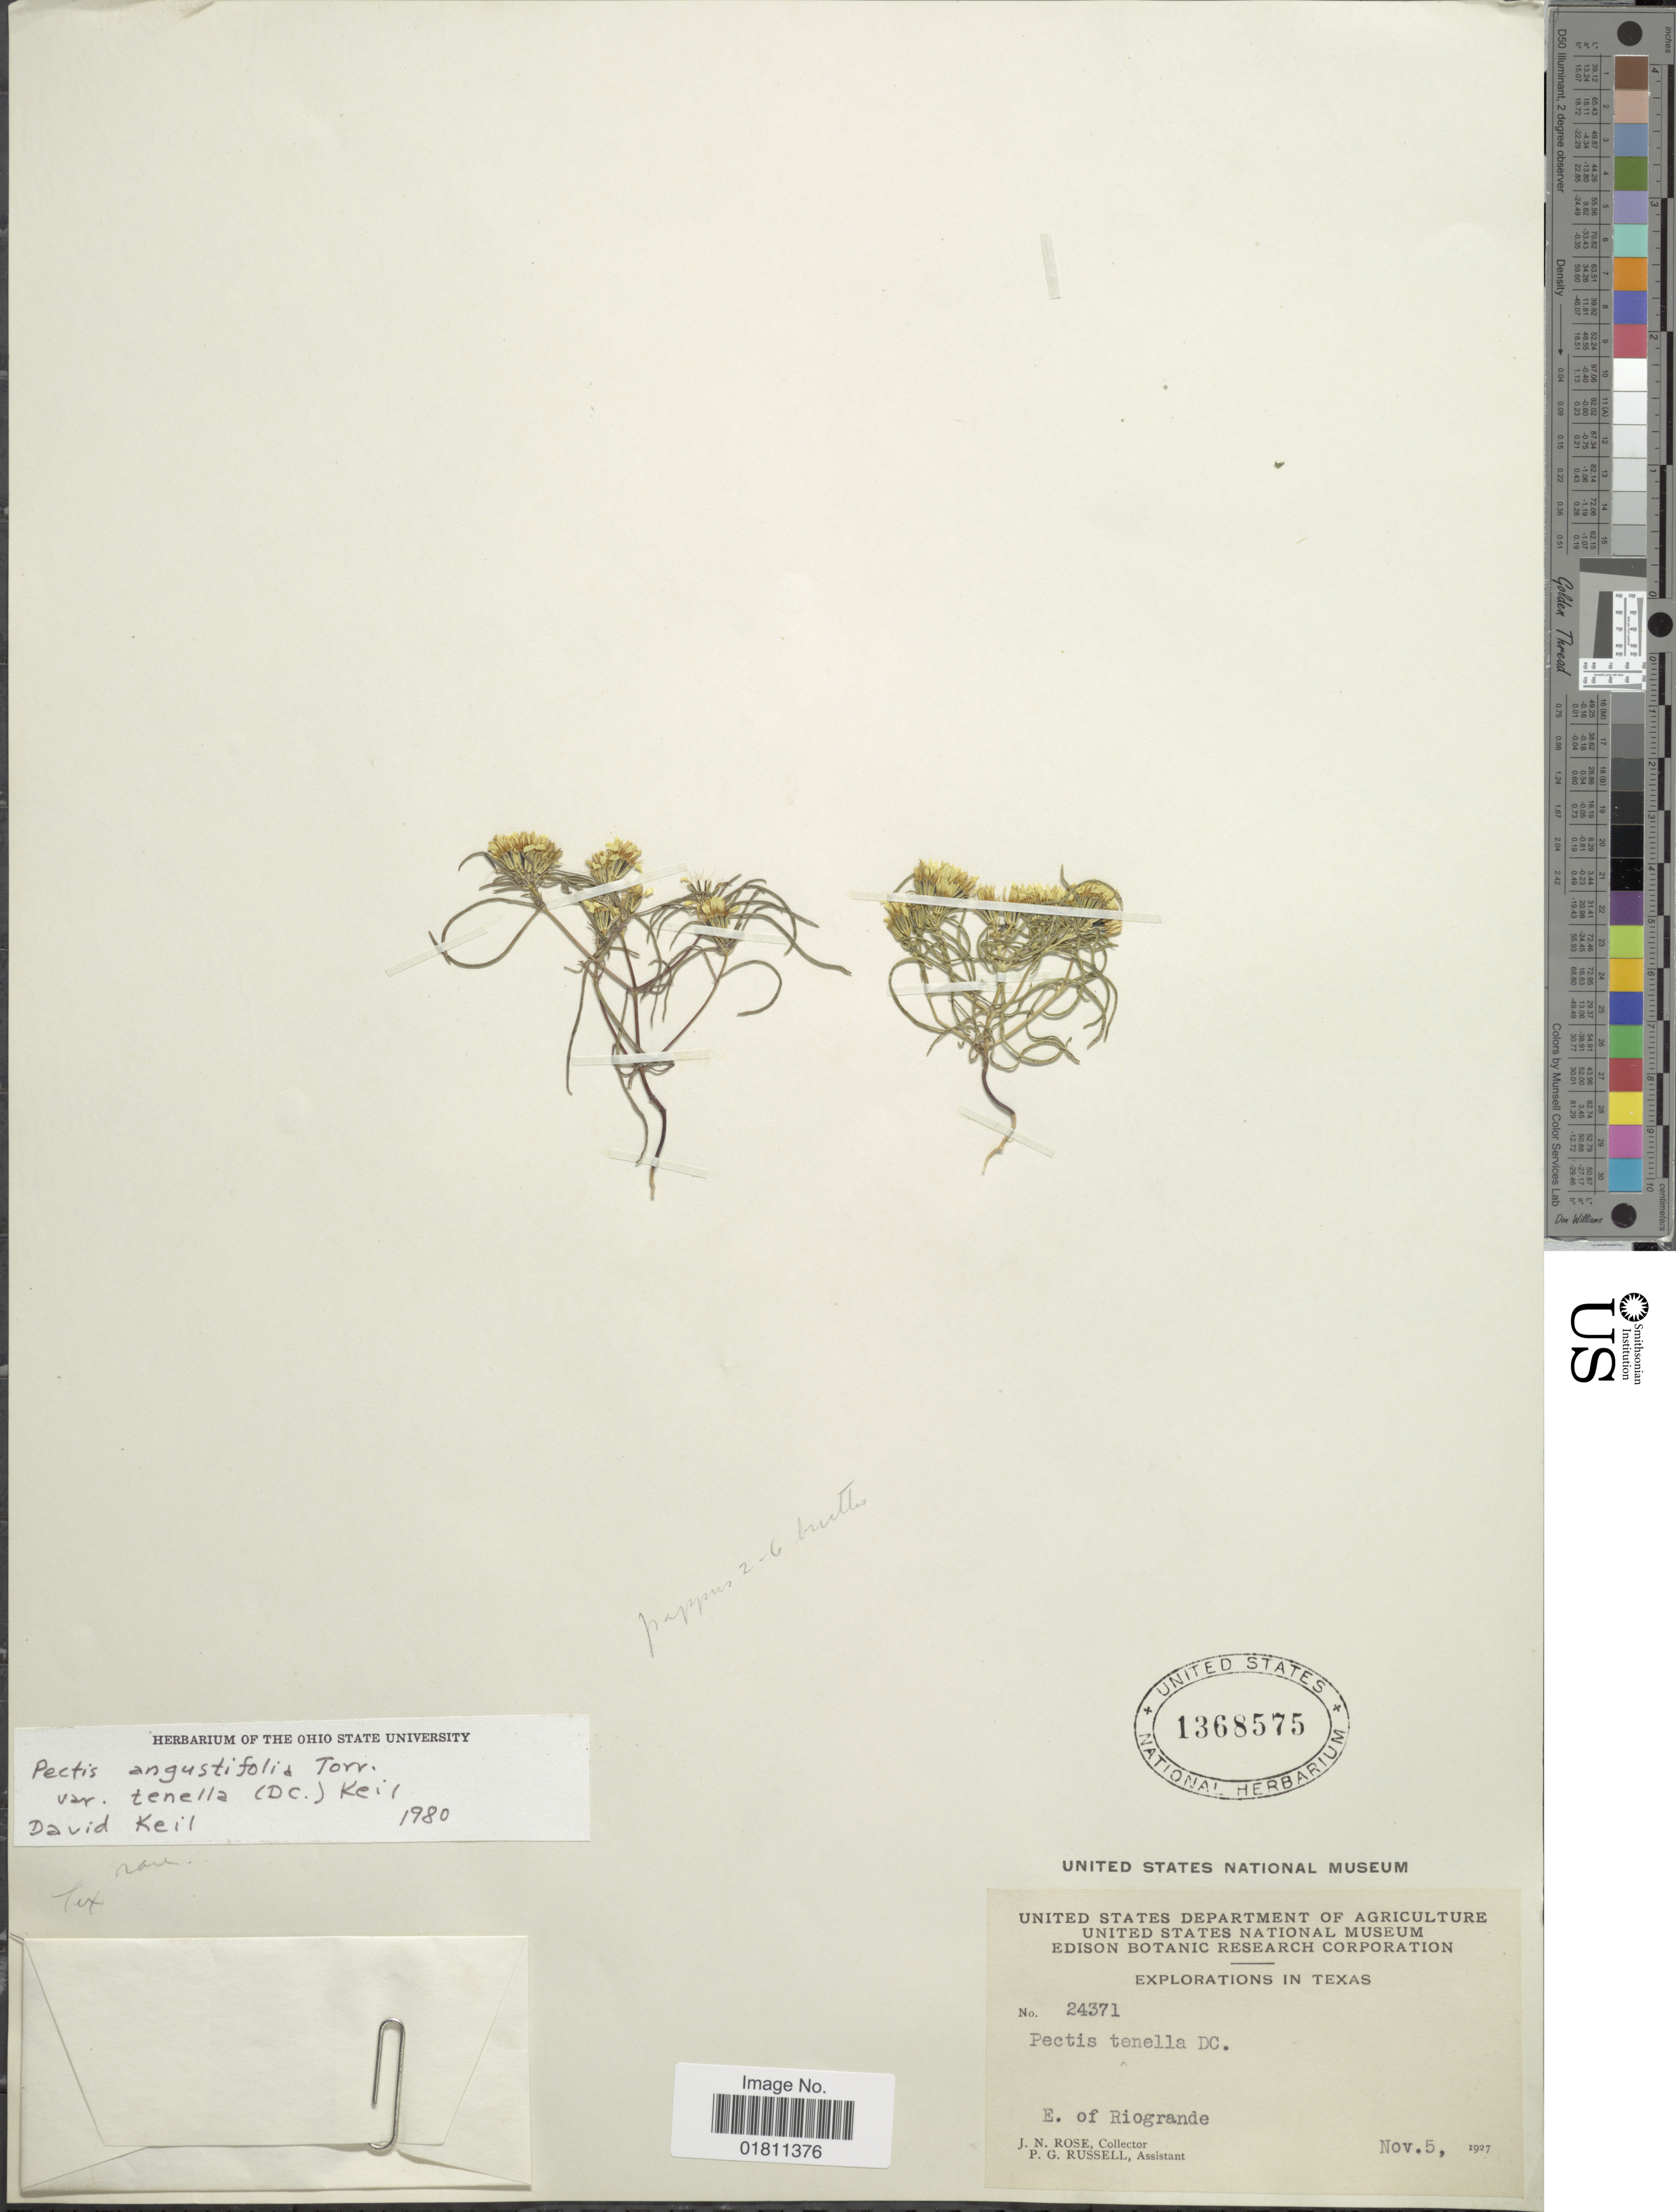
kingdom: Plantae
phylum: Tracheophyta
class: Magnoliopsida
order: Asterales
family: Asteraceae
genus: Pectis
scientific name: Pectis angustifolia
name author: Torr.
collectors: J. N. Rose & P. G. Russell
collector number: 24371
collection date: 1927-11-05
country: United States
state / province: Texas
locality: Texas, E. of Riogrande.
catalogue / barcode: US 1368575